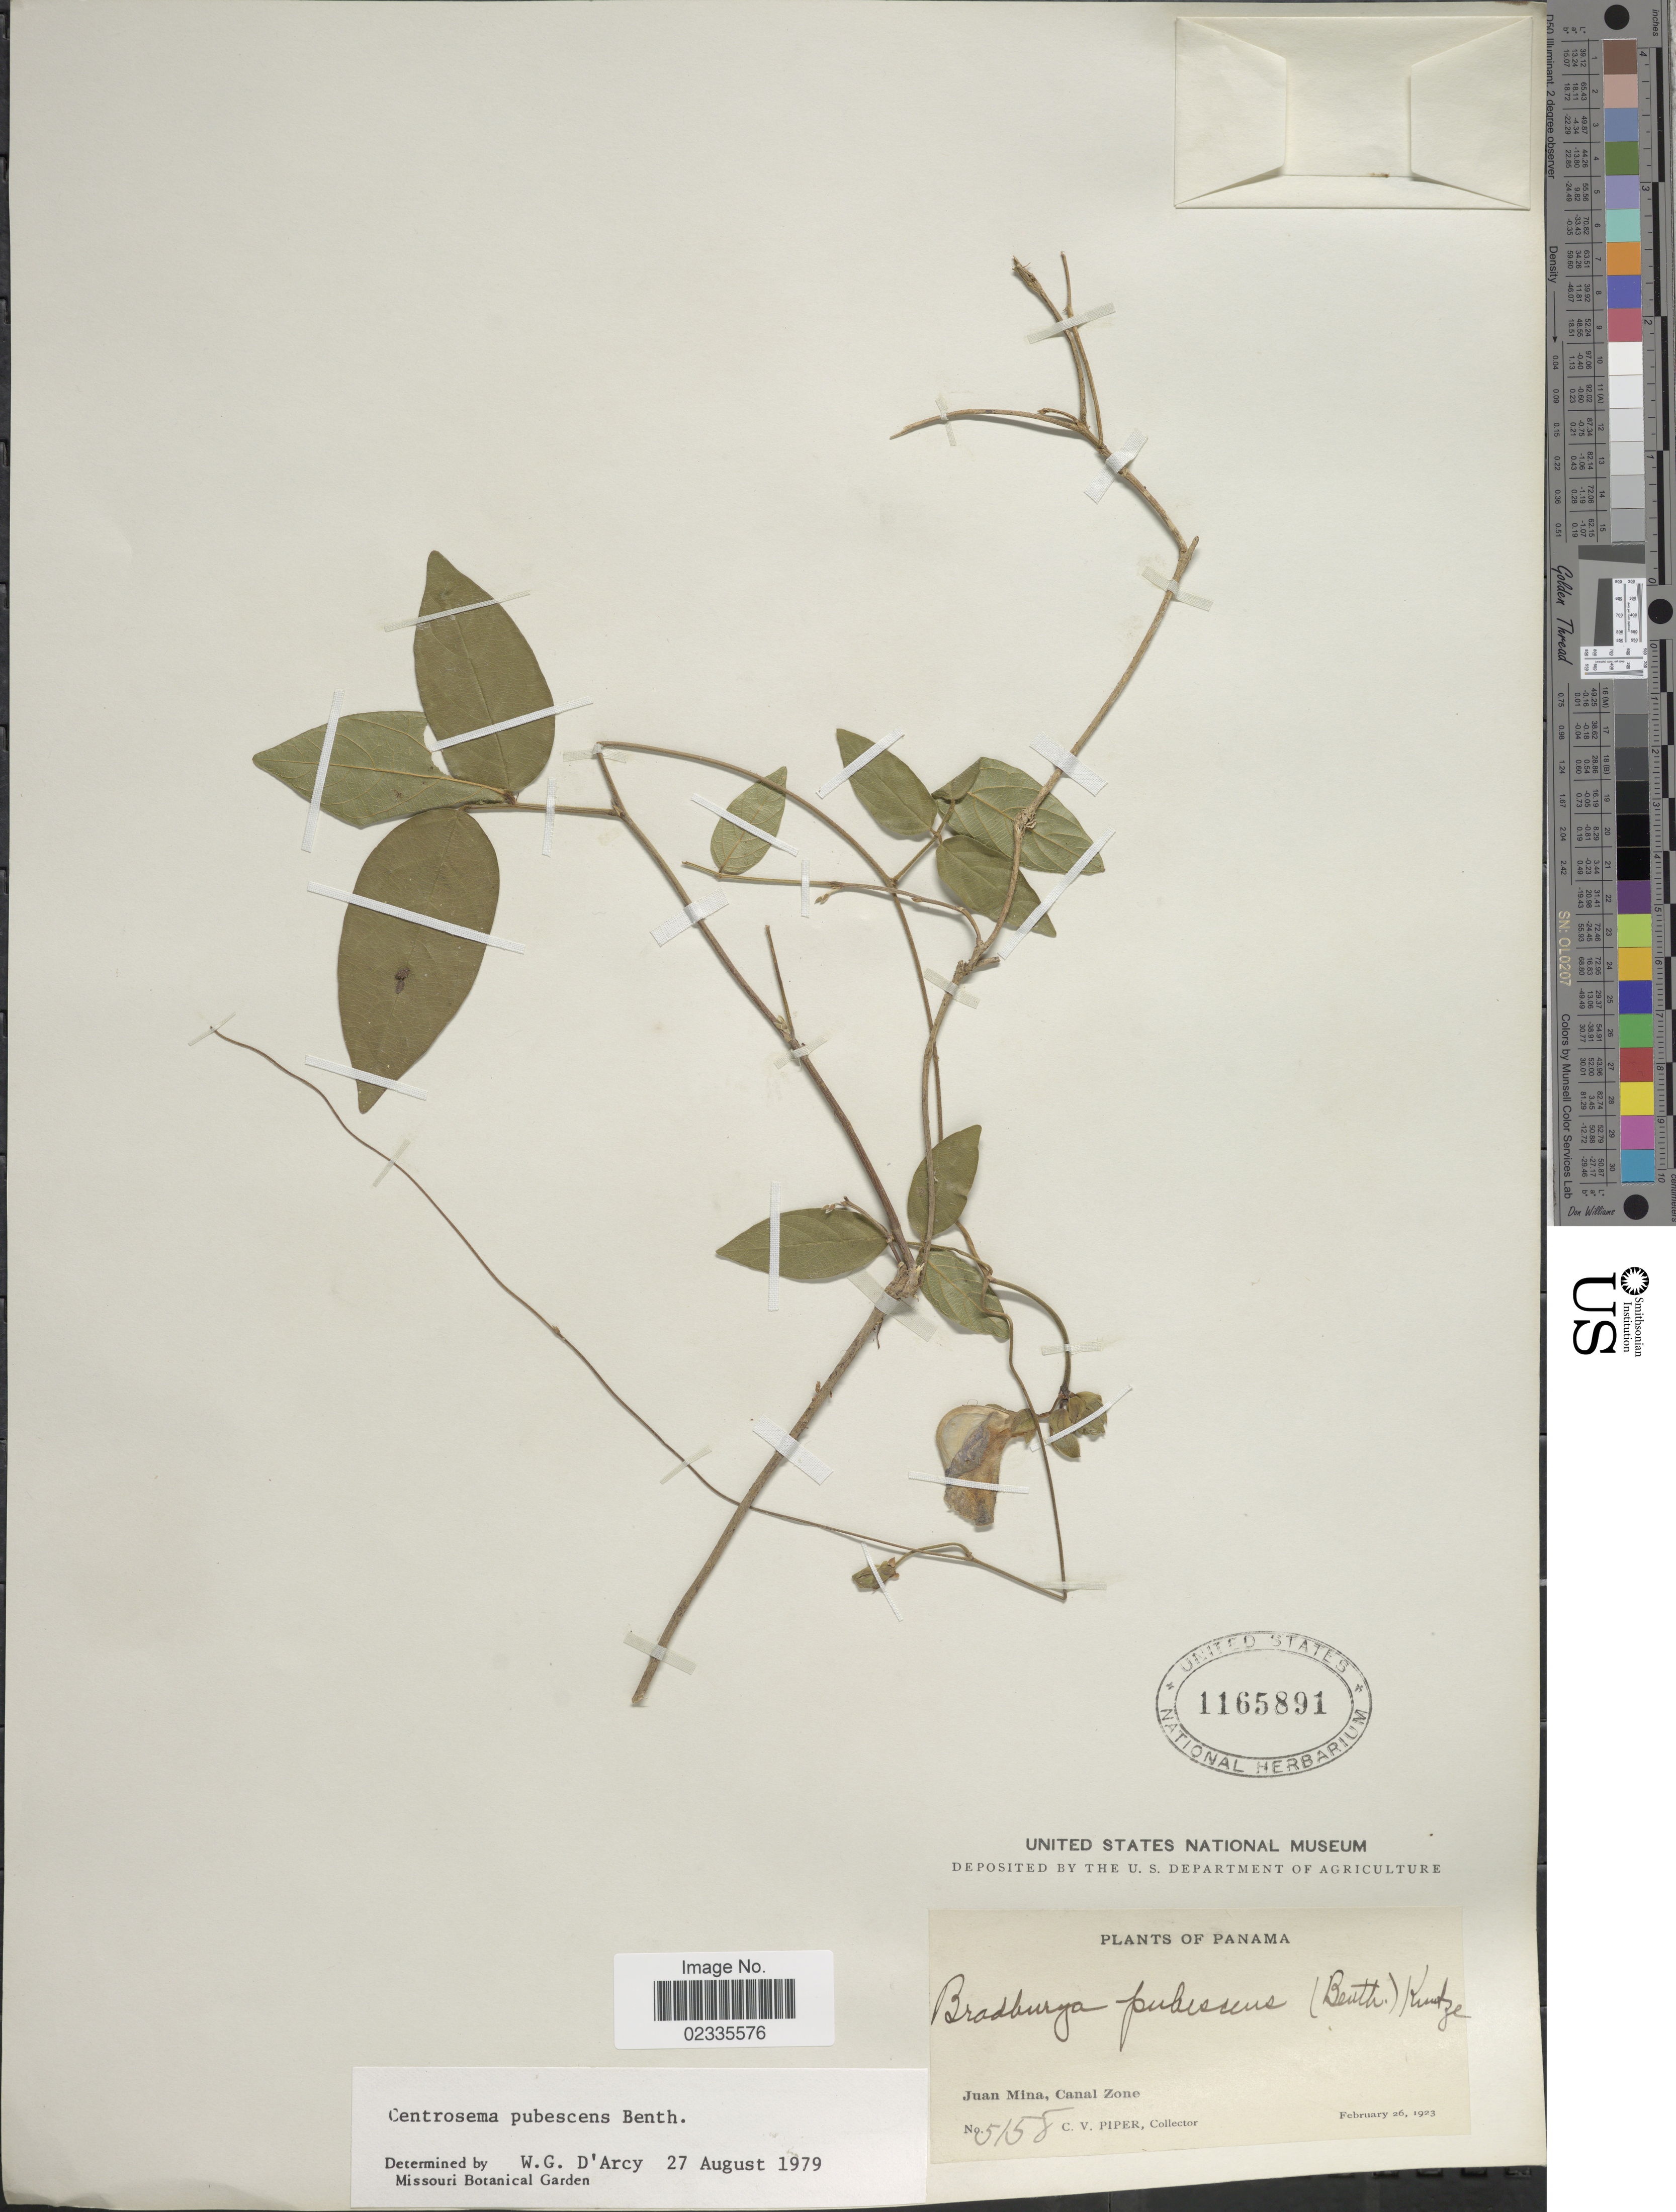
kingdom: Plantae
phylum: Tracheophyta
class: Magnoliopsida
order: Fabales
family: Fabaceae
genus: Centrosema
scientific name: Centrosema pubescens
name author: Benth.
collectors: C. V. Piper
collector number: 5158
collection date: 1923-02-26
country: Panama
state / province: Colón / Panamá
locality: Juan Mina, Canal Zone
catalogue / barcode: US 1165891